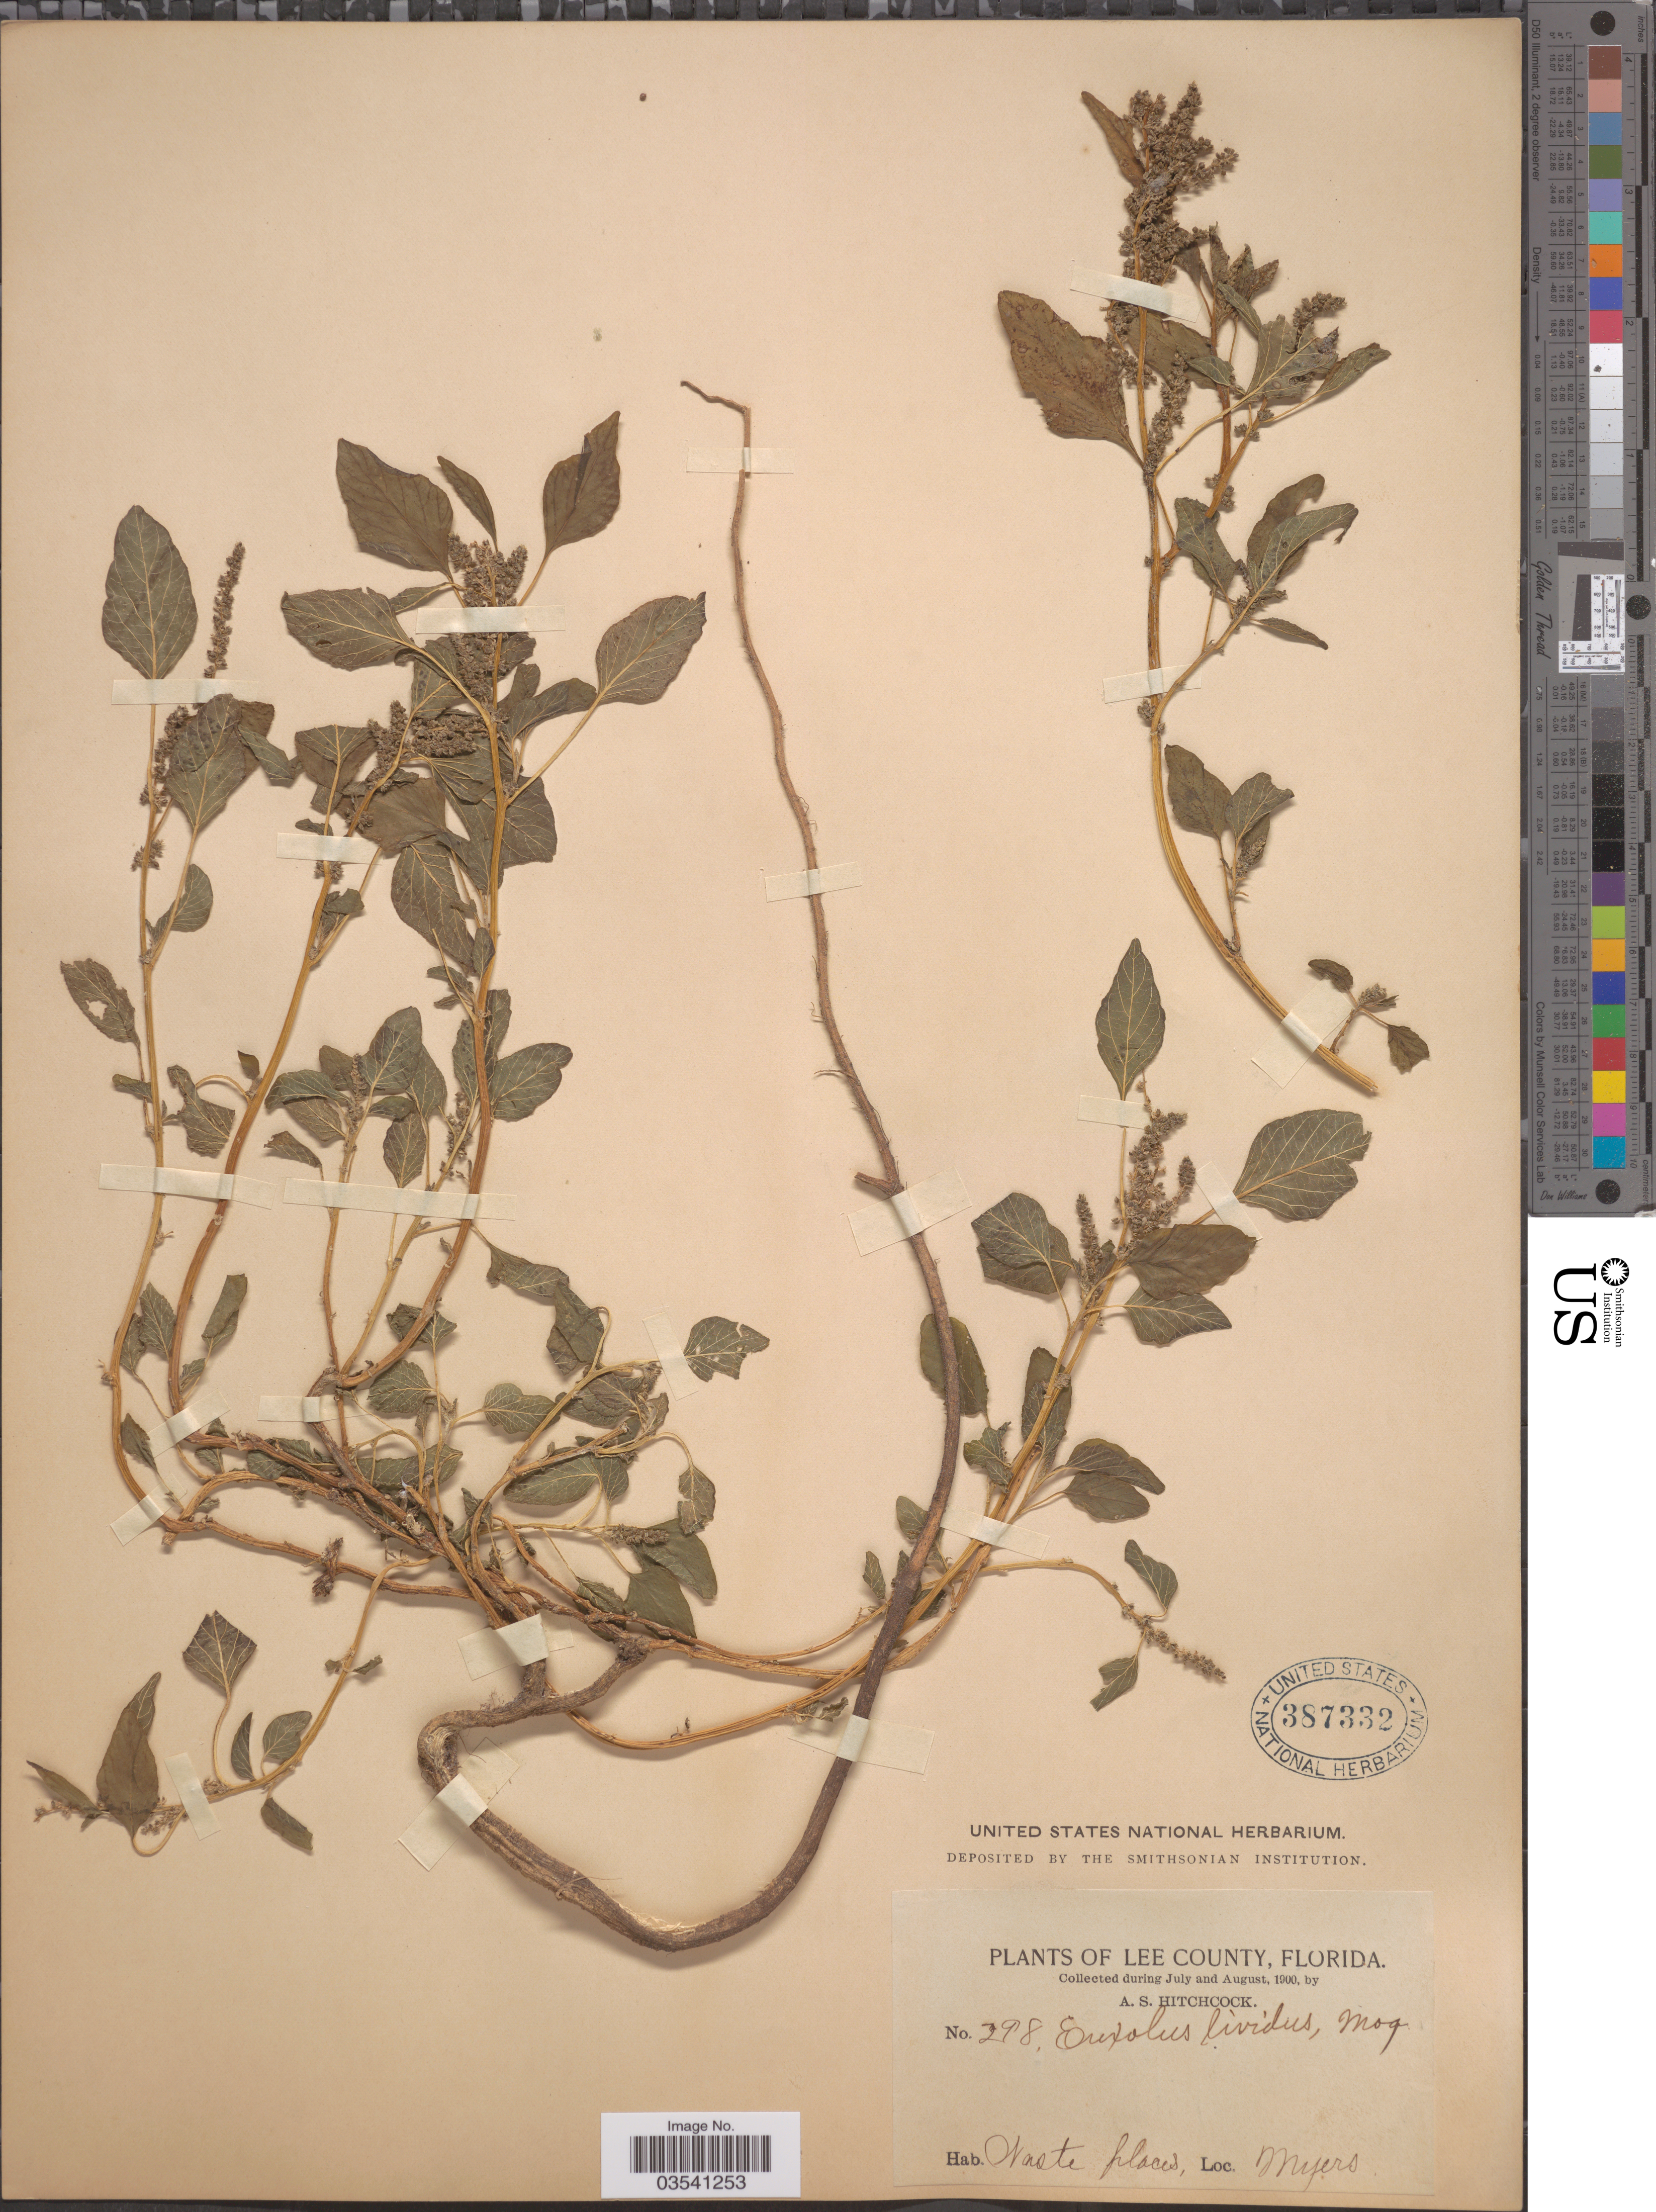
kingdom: Plantae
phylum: Tracheophyta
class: Magnoliopsida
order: Caryophyllales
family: Amaranthaceae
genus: Amaranthus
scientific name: Amaranthus viridis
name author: L.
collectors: A. S. Hitchcock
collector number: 298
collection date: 1900-07/1900-08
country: United States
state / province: Florida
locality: Lee County, Myers.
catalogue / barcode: US 387332